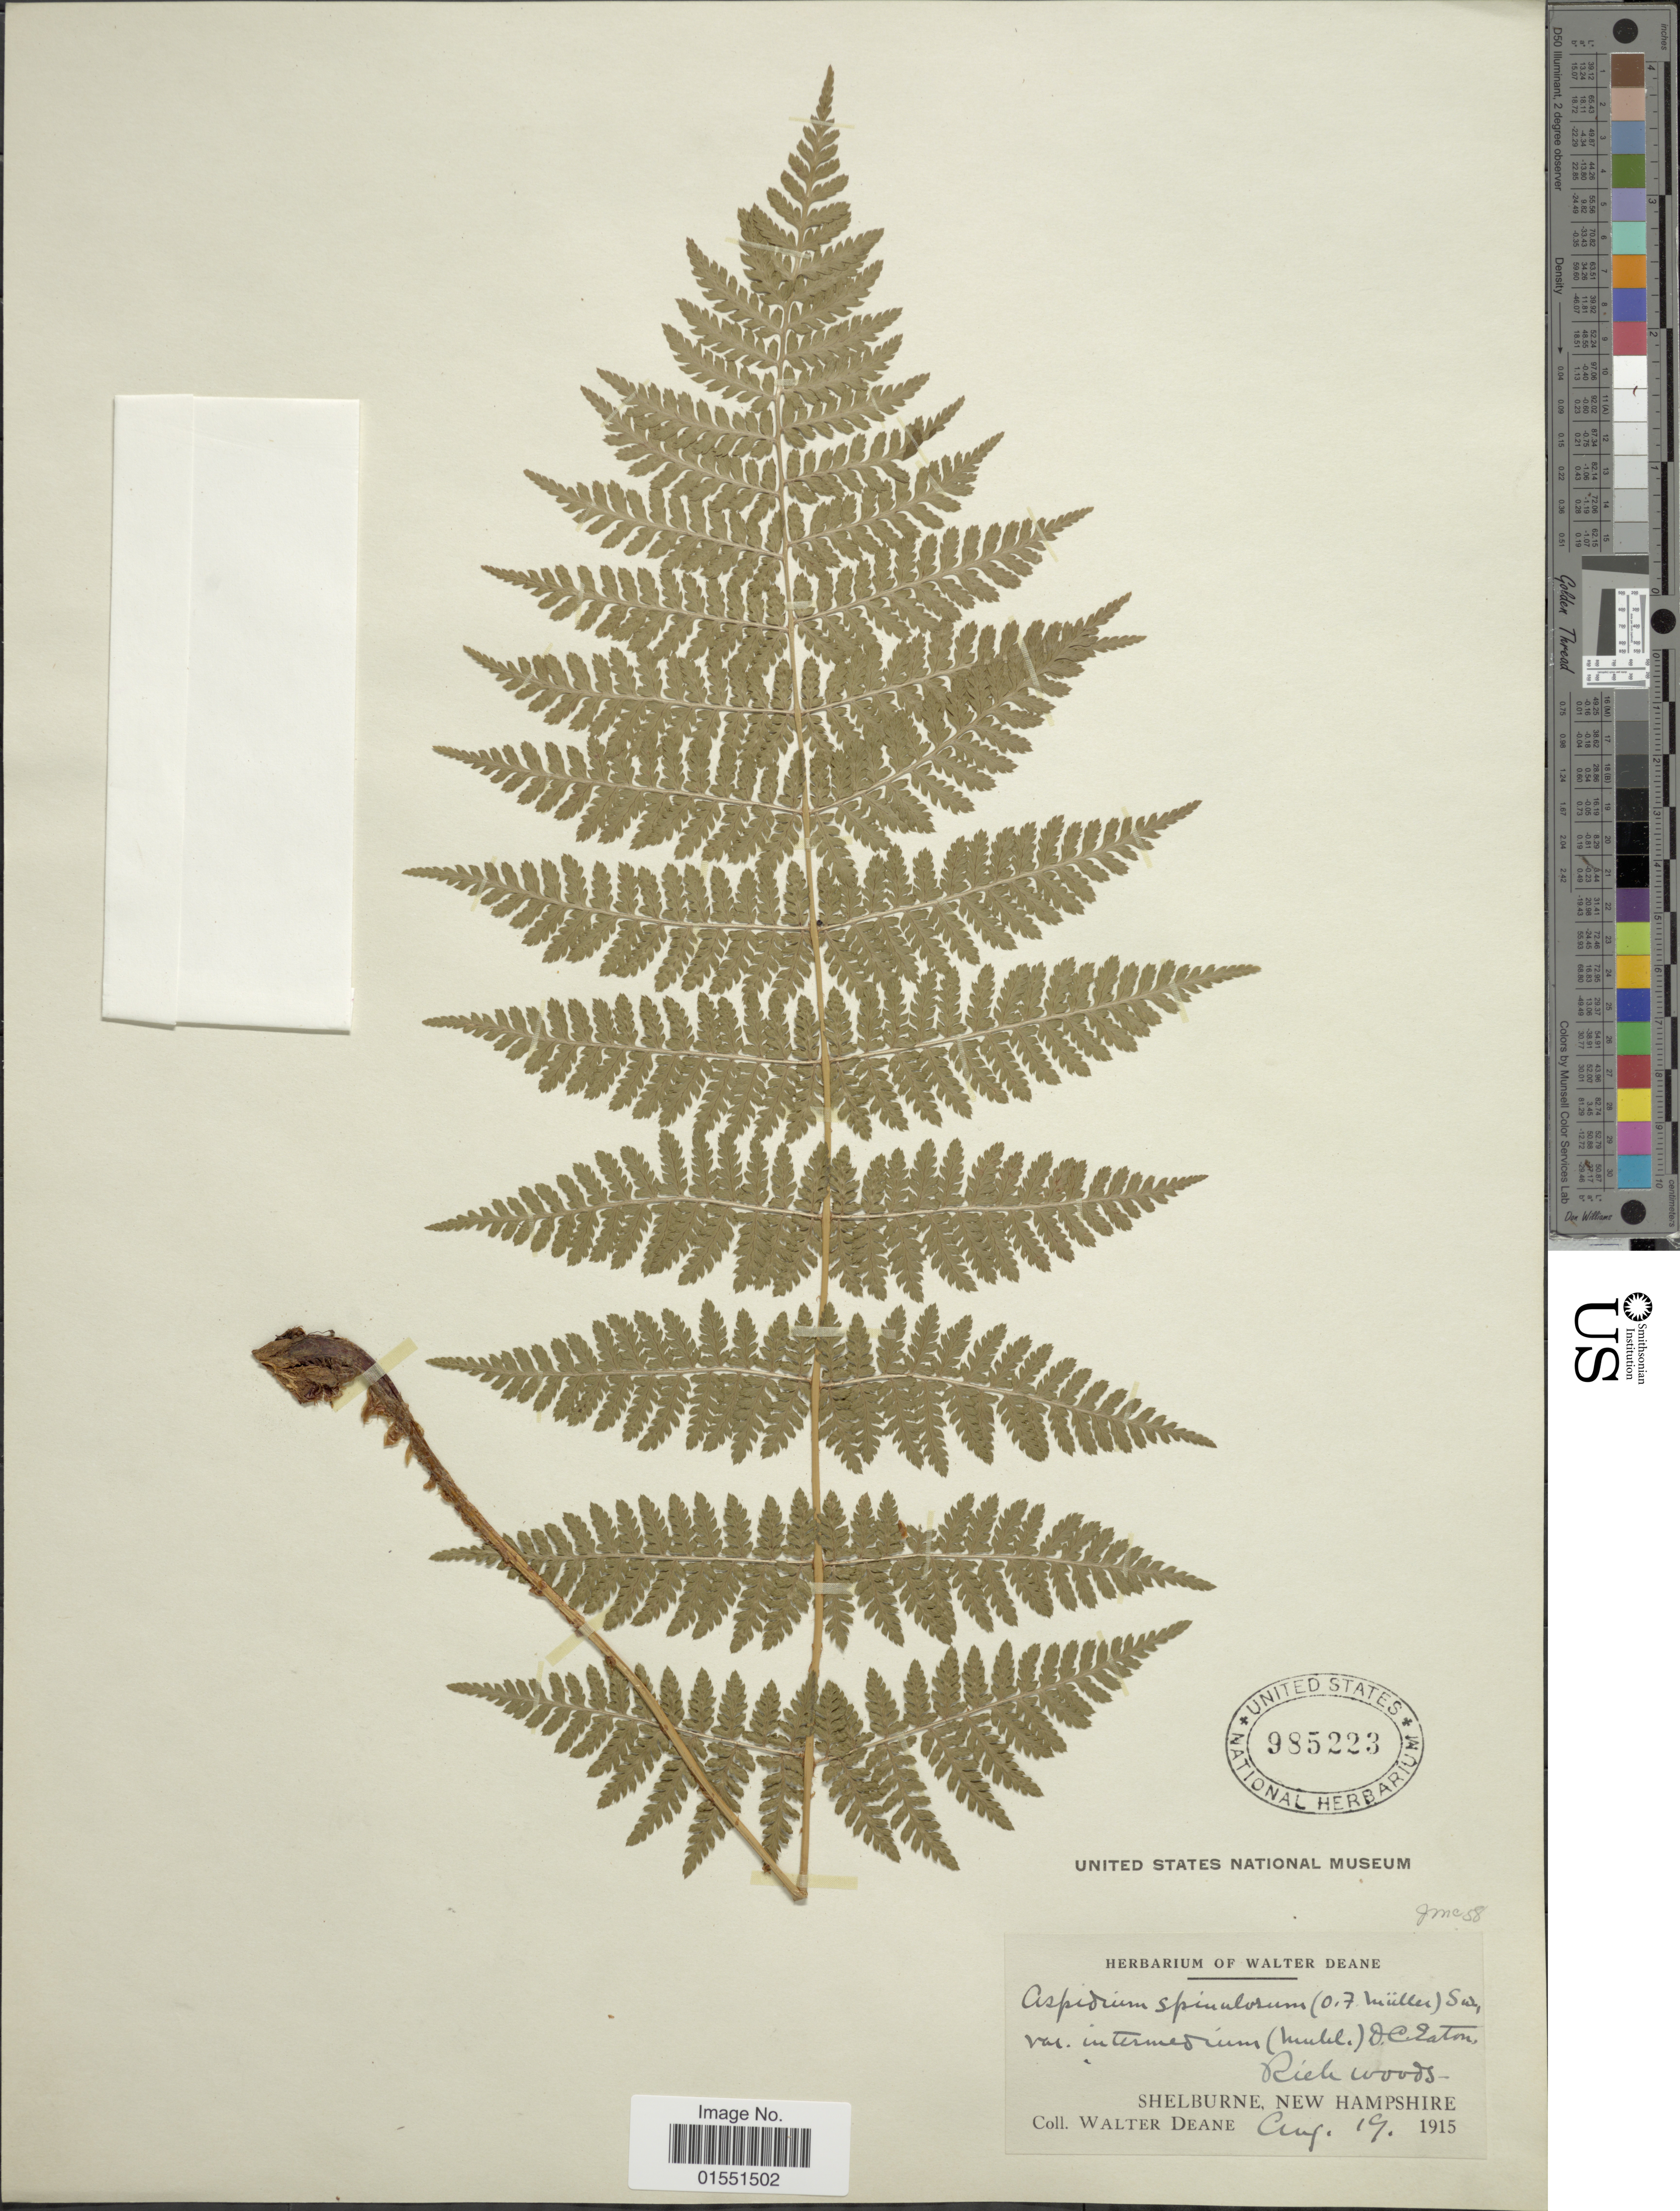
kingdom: Plantae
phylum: Tracheophyta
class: Polypodiopsida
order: Polypodiales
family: Dryopteridaceae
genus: Dryopteris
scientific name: Dryopteris intermedia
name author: (Muhl.) A. Gray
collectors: W. Deane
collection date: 1915-08-19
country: United States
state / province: New Hampshire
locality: Shelburne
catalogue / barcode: US 985223